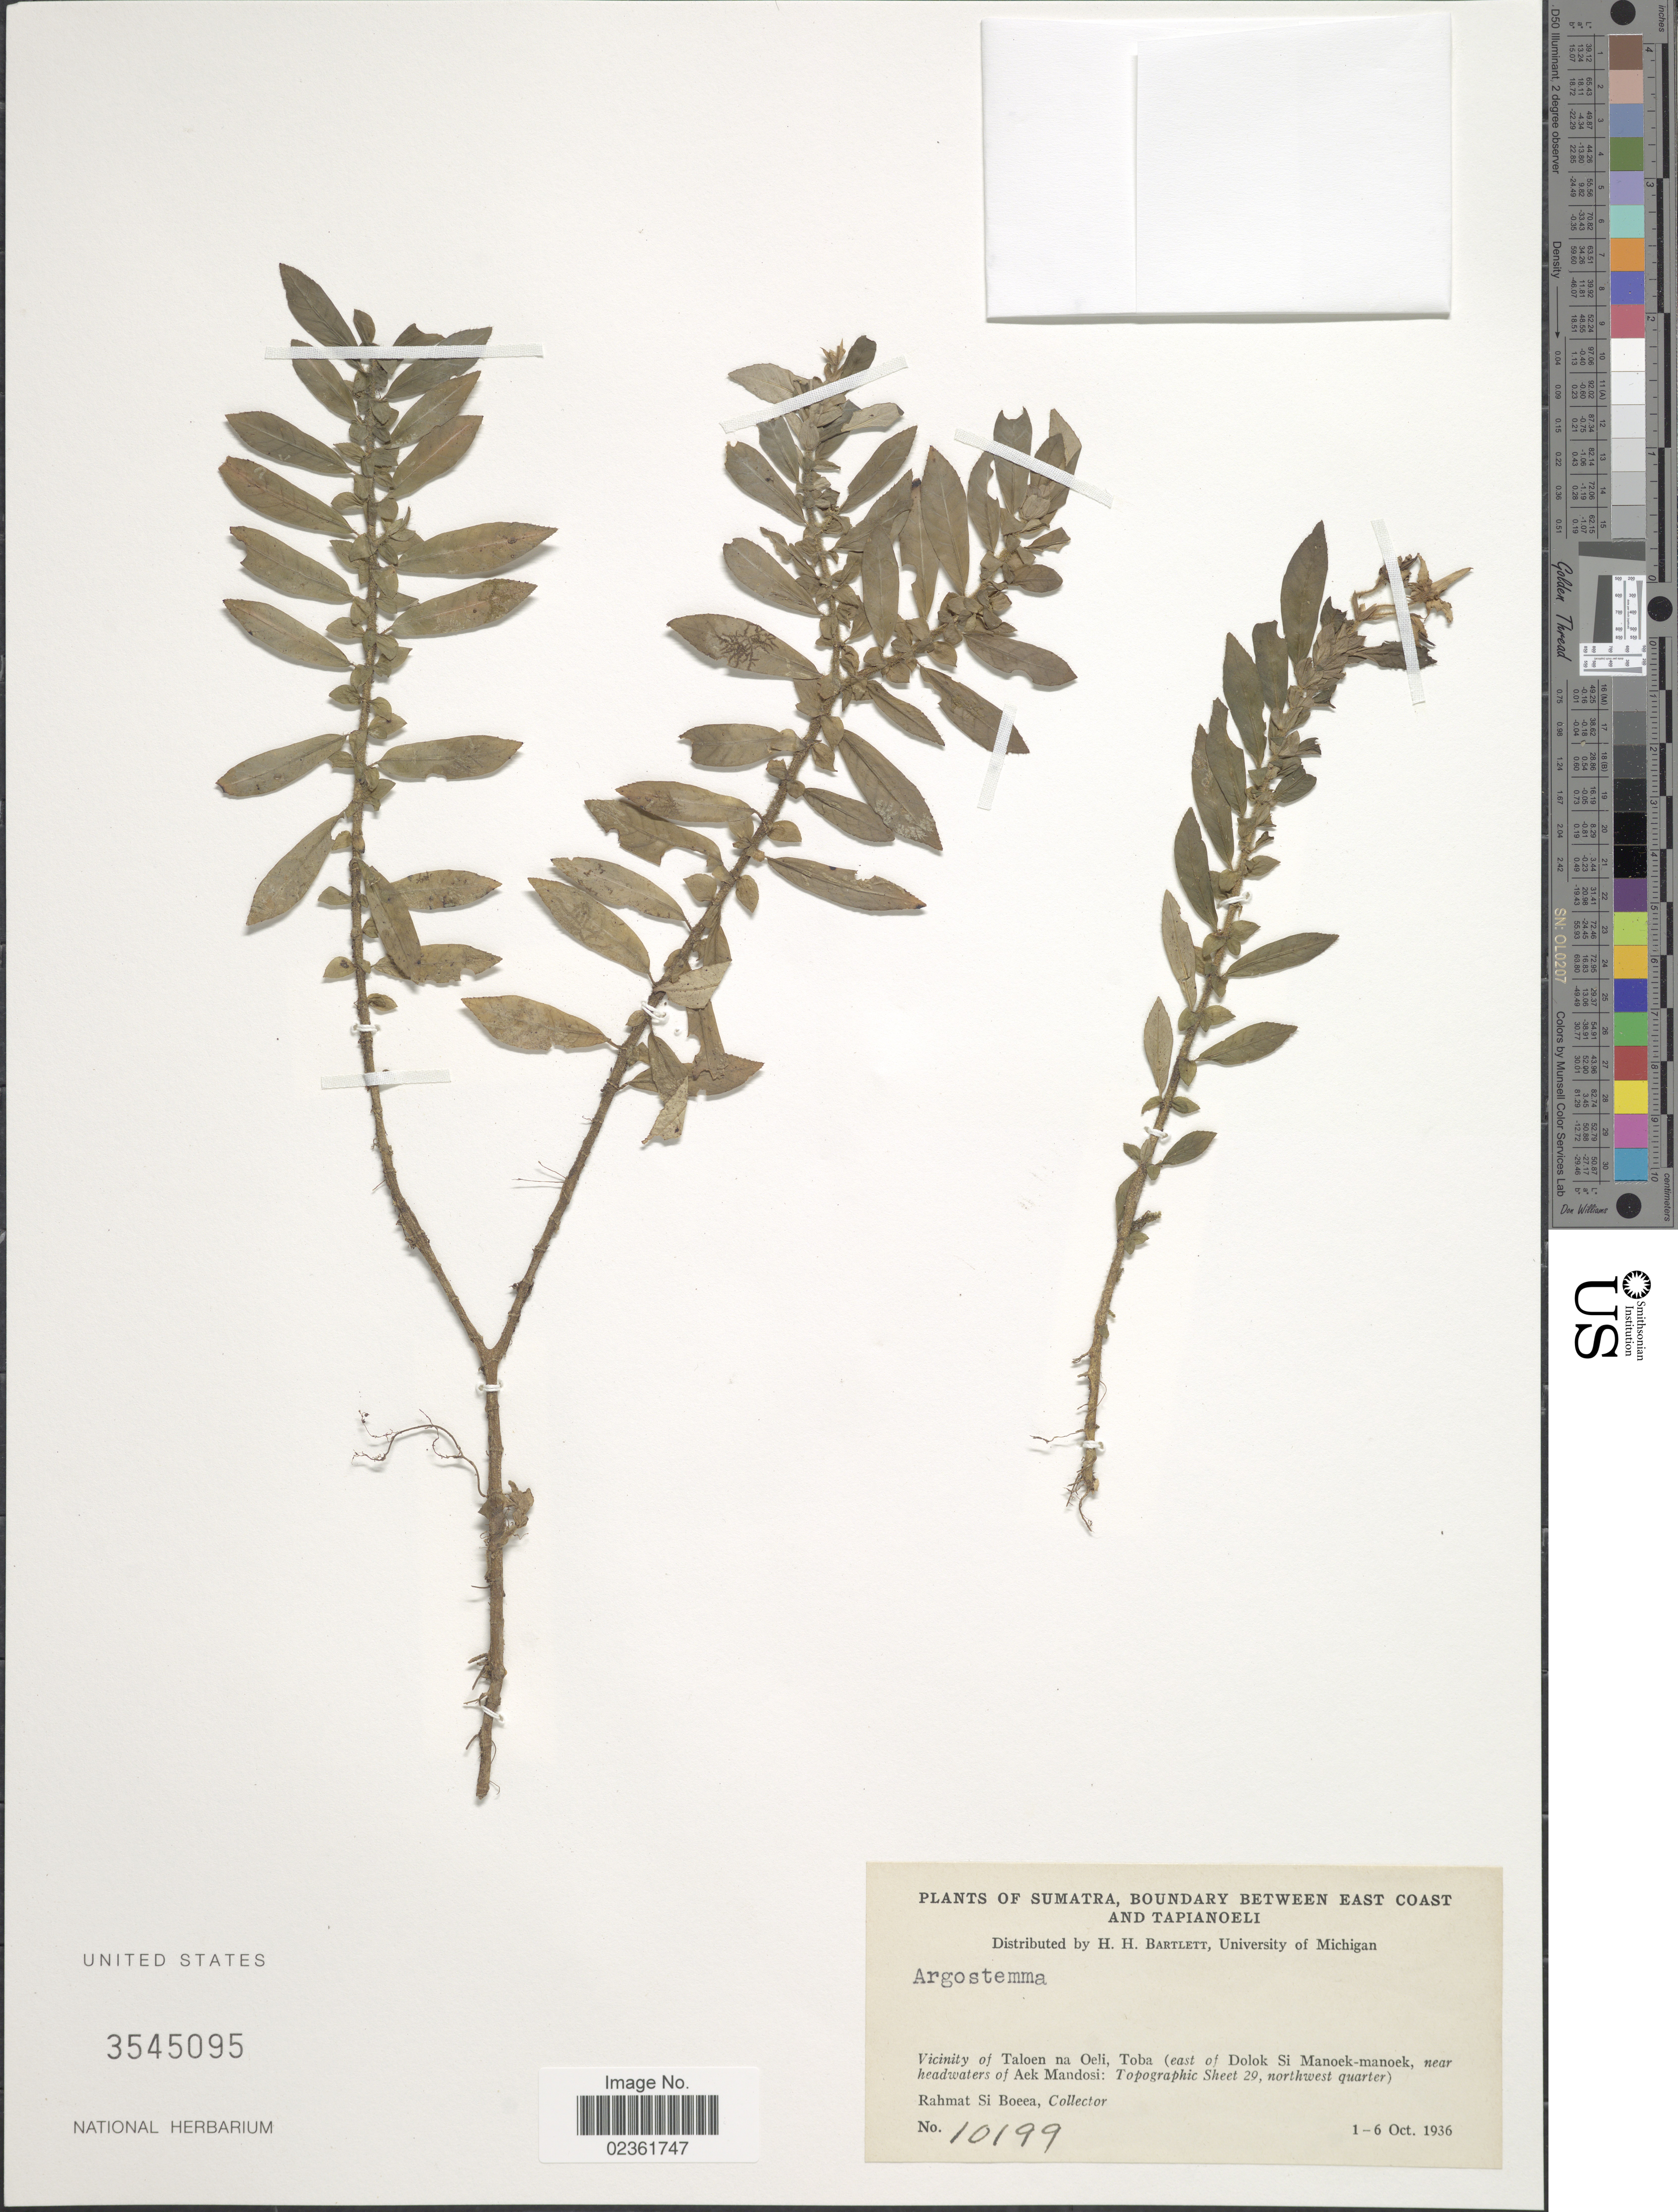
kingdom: Plantae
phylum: Tracheophyta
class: Magnoliopsida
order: Gentianales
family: Rubiaceae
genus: Argostemma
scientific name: Argostemma sp.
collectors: Rahmat Si Boeea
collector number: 10199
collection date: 1936-10-01/1936-10-06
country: Indonesia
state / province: Sumatra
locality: Boundary between East Coast and Tapianoeli, Vicinity of Taloen na Oeli (east of Dolok Si Manoek-manoek, near headwaters of Aek Mandosi: Topographic Sheet 29, northwest quarter).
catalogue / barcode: US 3545095